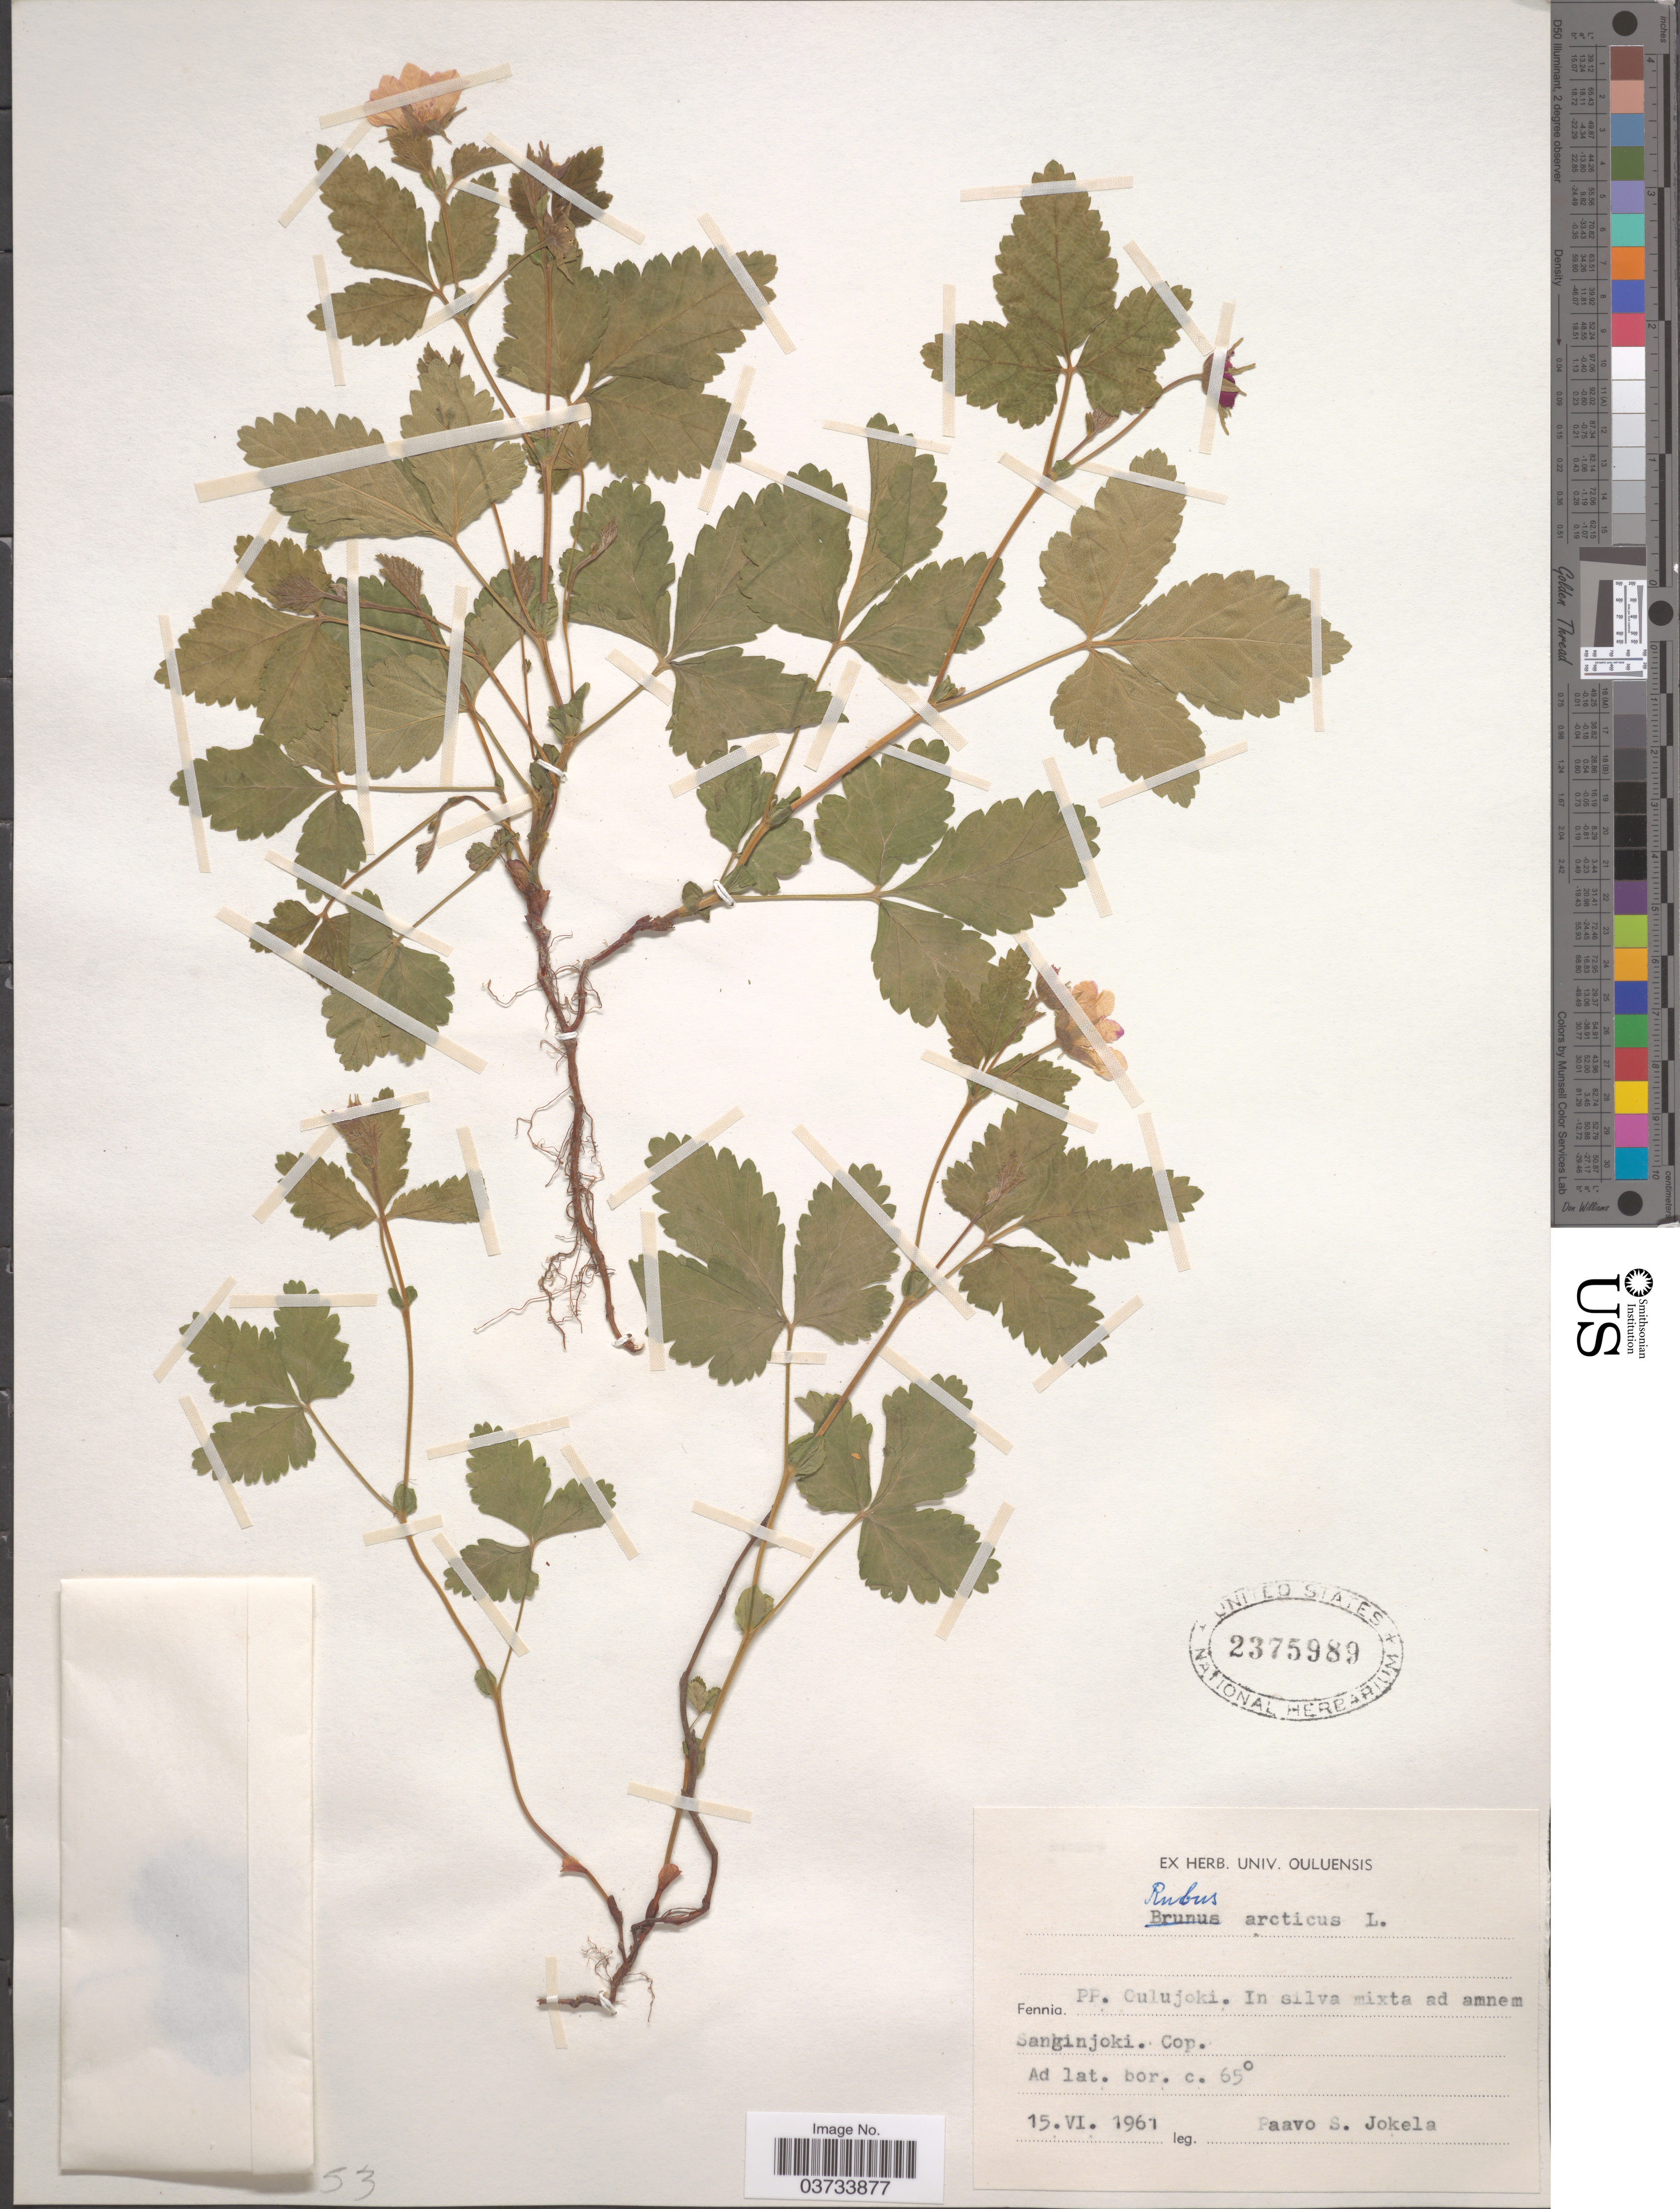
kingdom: Plantae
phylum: Tracheophyta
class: Magnoliopsida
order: Rosales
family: Rosaceae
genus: Rubus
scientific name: Rubus arcticus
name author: L.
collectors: P. Jokela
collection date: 1961-06-15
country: Finland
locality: Fennia. PP. Culujoki. In silva mixta ad amnem Sanginjoki. Cop.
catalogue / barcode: US 2375989